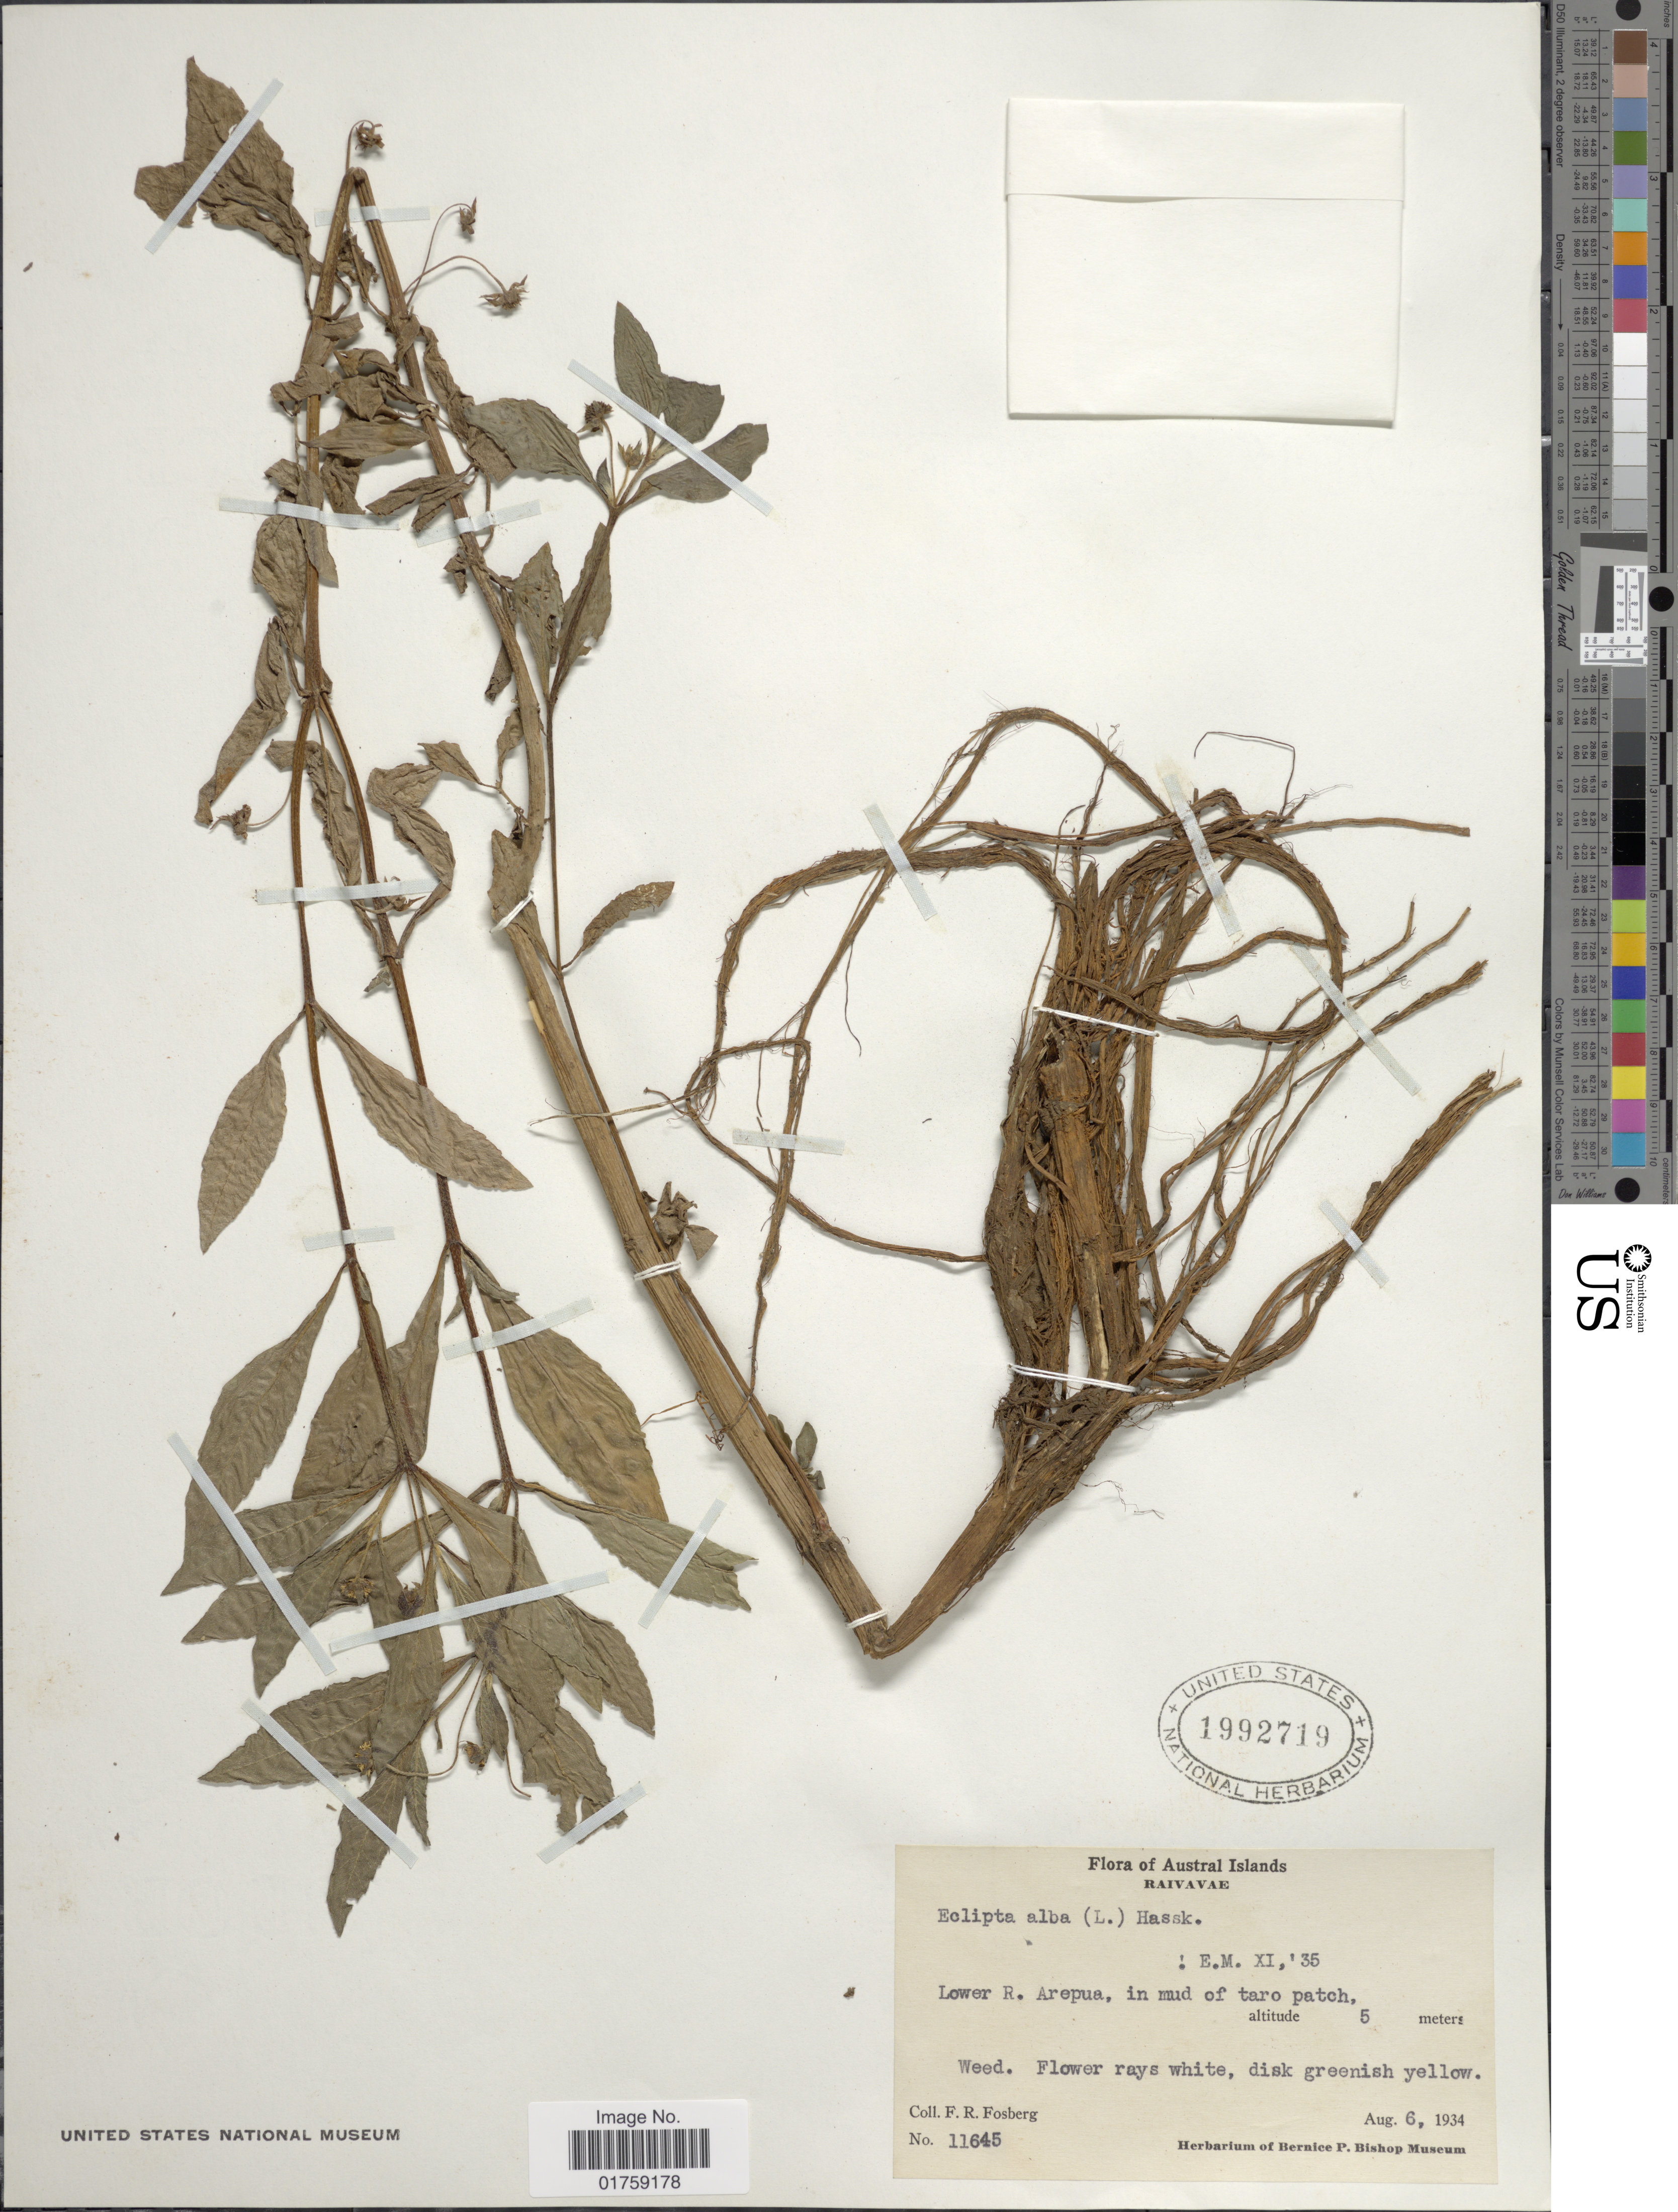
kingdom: Plantae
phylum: Tracheophyta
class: Magnoliopsida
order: Asterales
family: Asteraceae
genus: Eclipta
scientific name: Eclipta prostrata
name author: (L.) L.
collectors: F. R. Fosberg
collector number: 11645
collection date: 1934-08-06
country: French Polynesia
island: Raivavae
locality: Austral Islands. Raivavae. Lowe R. Arepua, in mud of taro patch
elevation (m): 5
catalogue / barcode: US 1992719